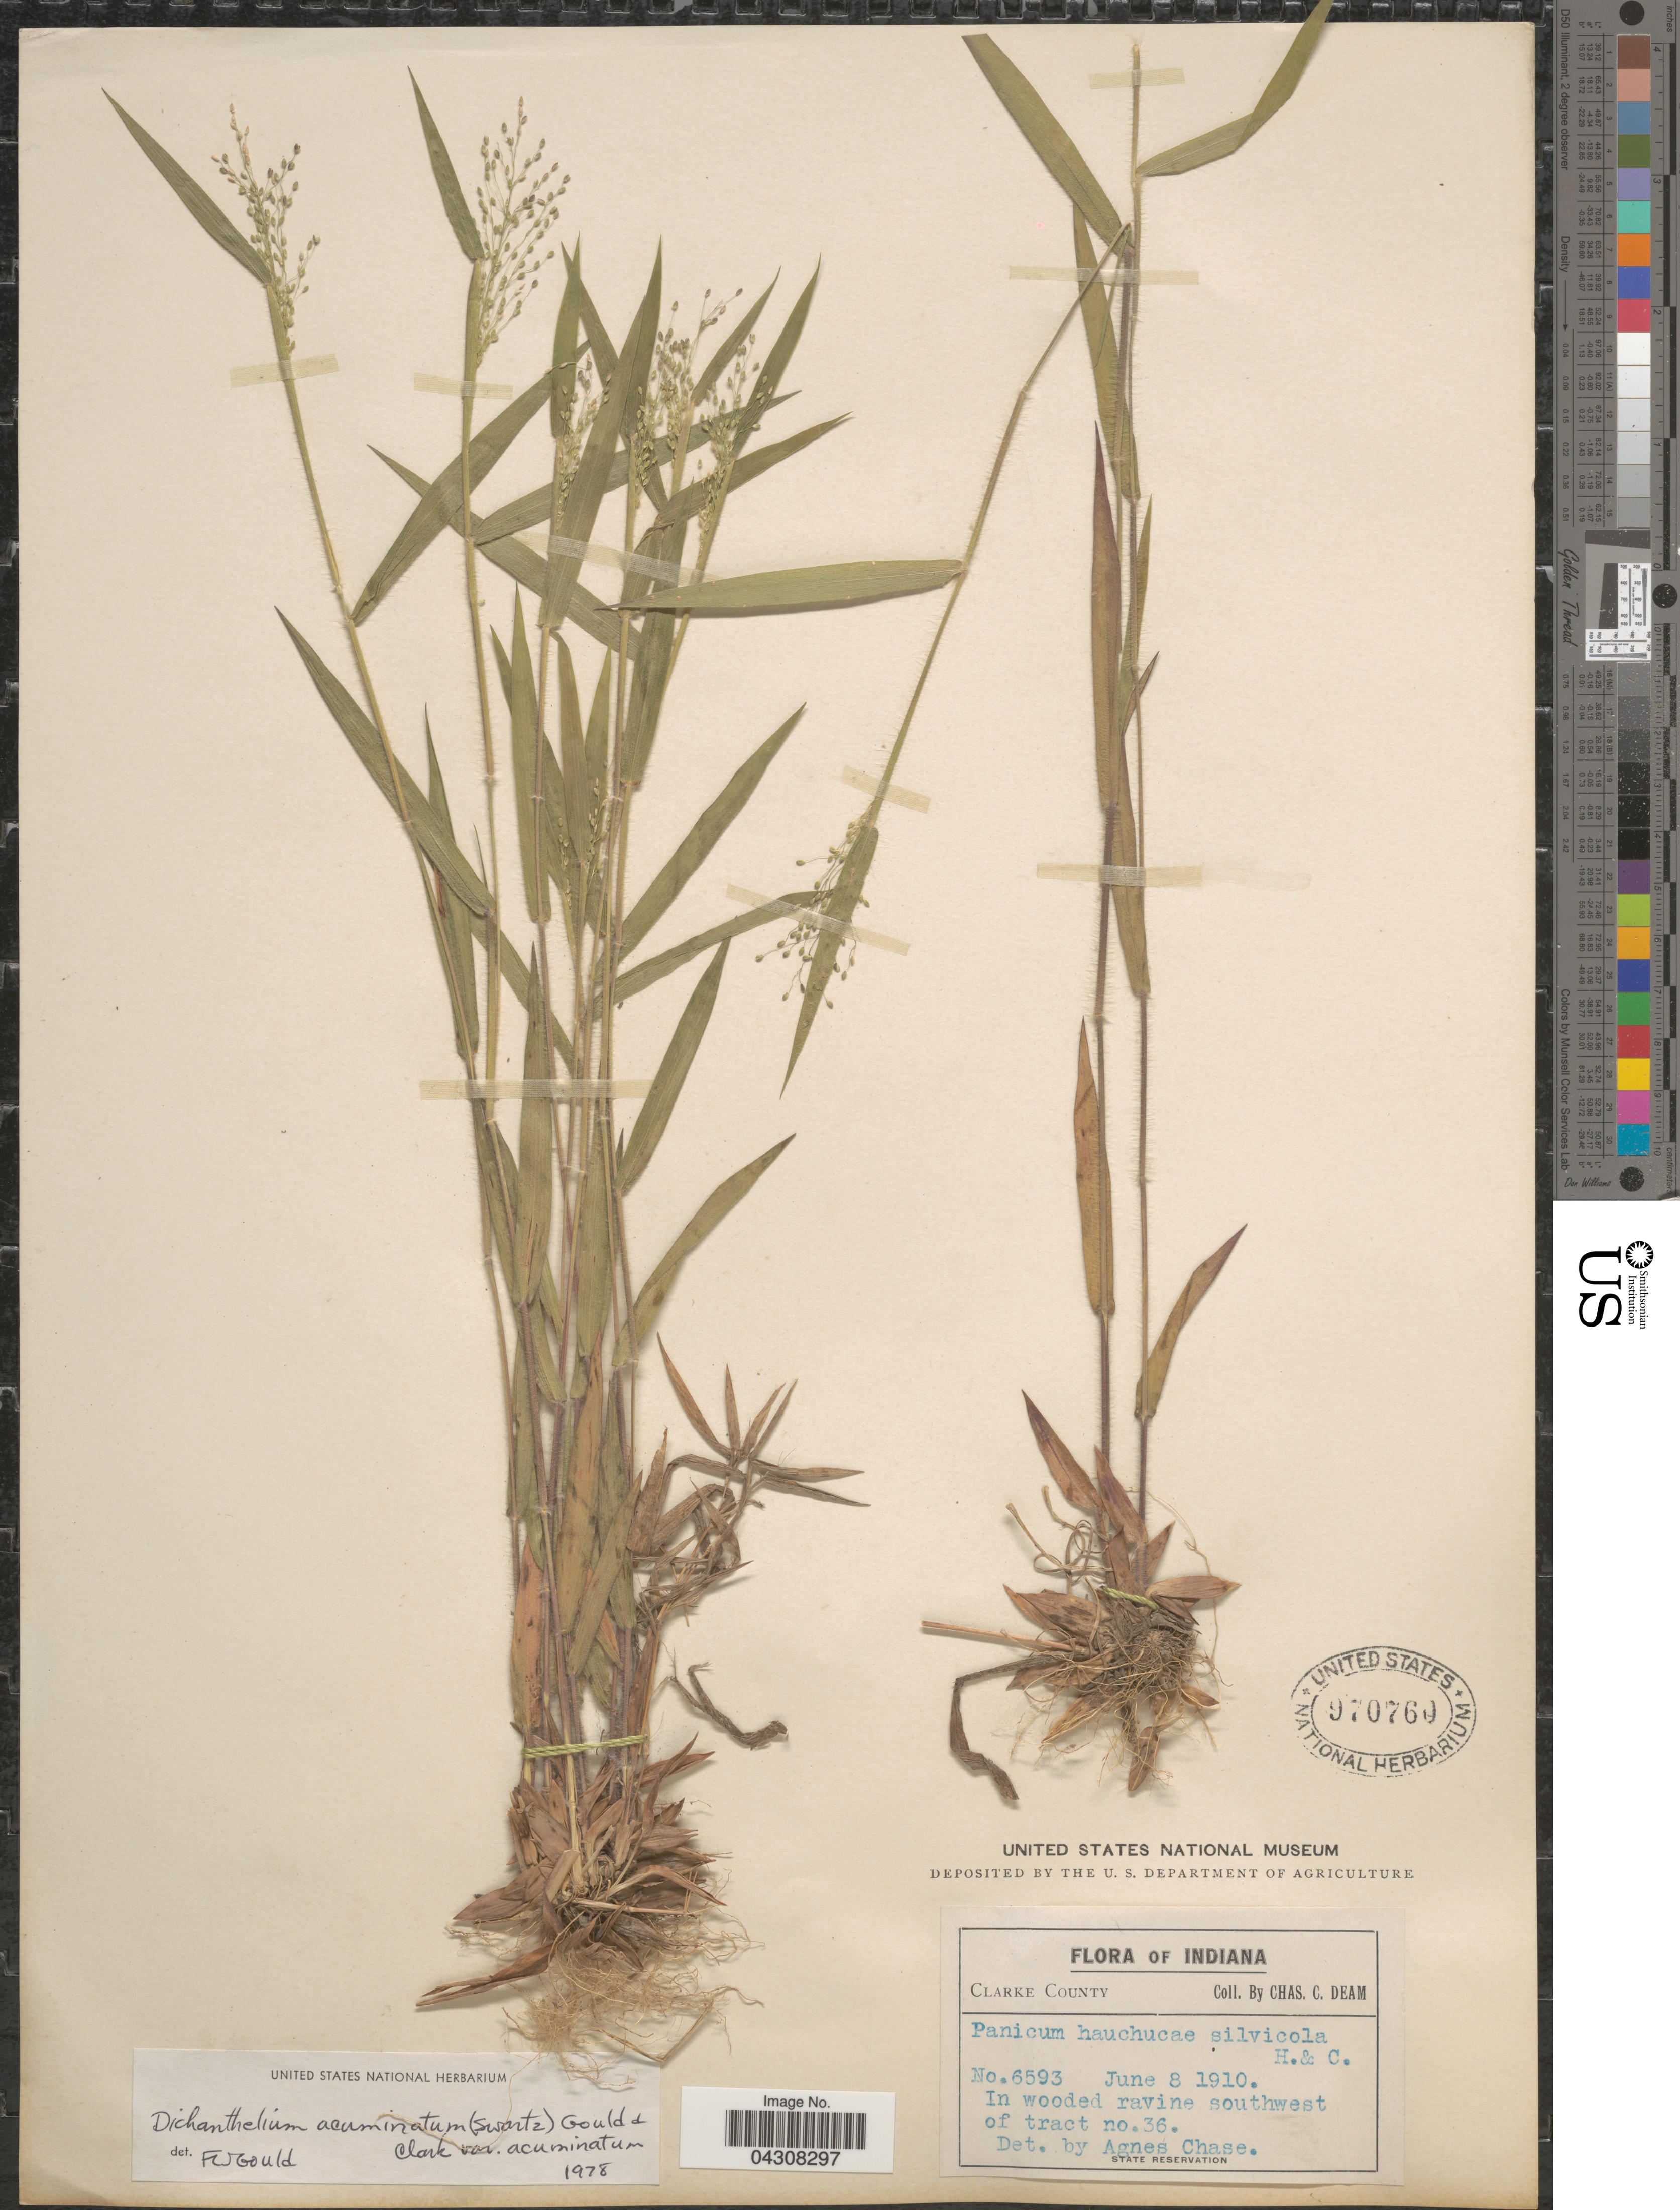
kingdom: Plantae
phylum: Tracheophyta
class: Liliopsida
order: Poales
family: Poaceae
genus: Dichanthelium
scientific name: Dichanthelium acuminatum var. acuminatum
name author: (Sw.) Gould & C.A. Clark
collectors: C. C. Deam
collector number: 6593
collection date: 1910-06-08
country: United States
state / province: Indiana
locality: Clarke County. In wooded ravine southwest of tract no. 36. State Reservation.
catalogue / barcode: US 970760